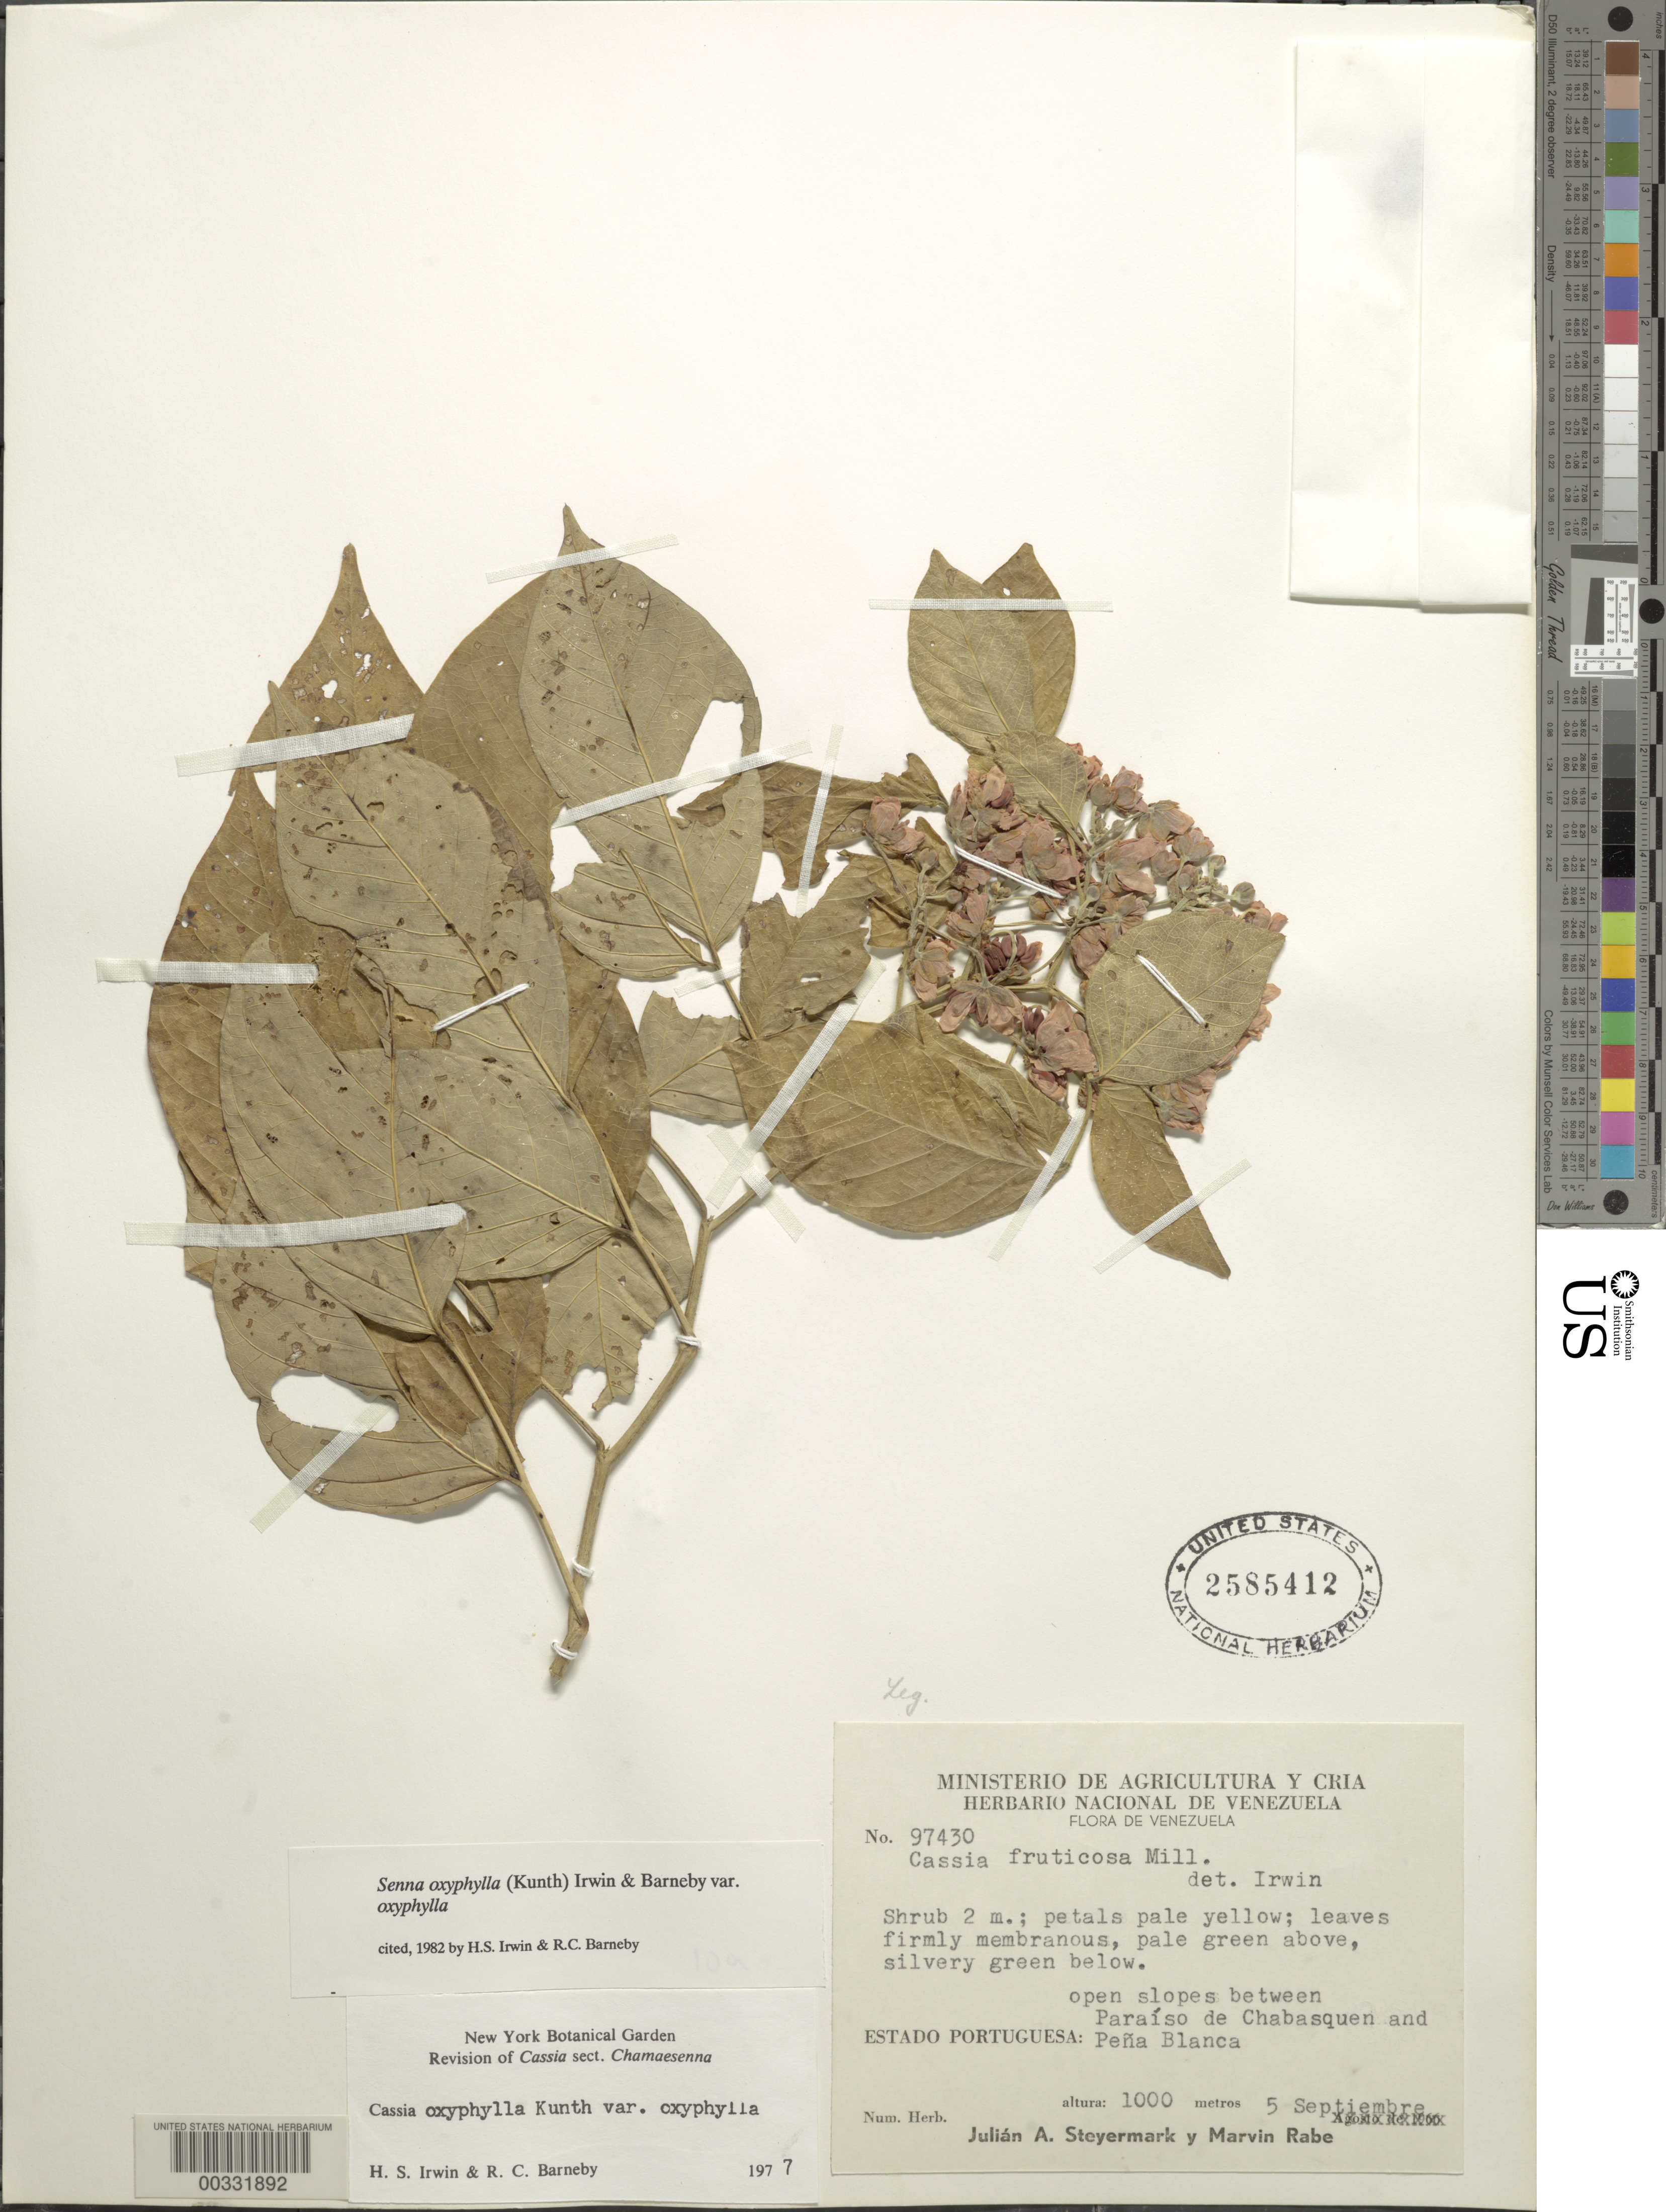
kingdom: Plantae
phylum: Tracheophyta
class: Magnoliopsida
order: Fabales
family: Fabaceae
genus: Senna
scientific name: Senna oxyphylla var. oxyphylla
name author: (Kunth) H.S. Irwin & Barneby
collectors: J. Steyermark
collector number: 97430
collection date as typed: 05 Sep 1966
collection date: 1966-09-05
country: Venezuela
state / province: Portuguesa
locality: Paraiso de chabasquen and pena blanca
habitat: Open slopes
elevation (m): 1000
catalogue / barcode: US 2585412